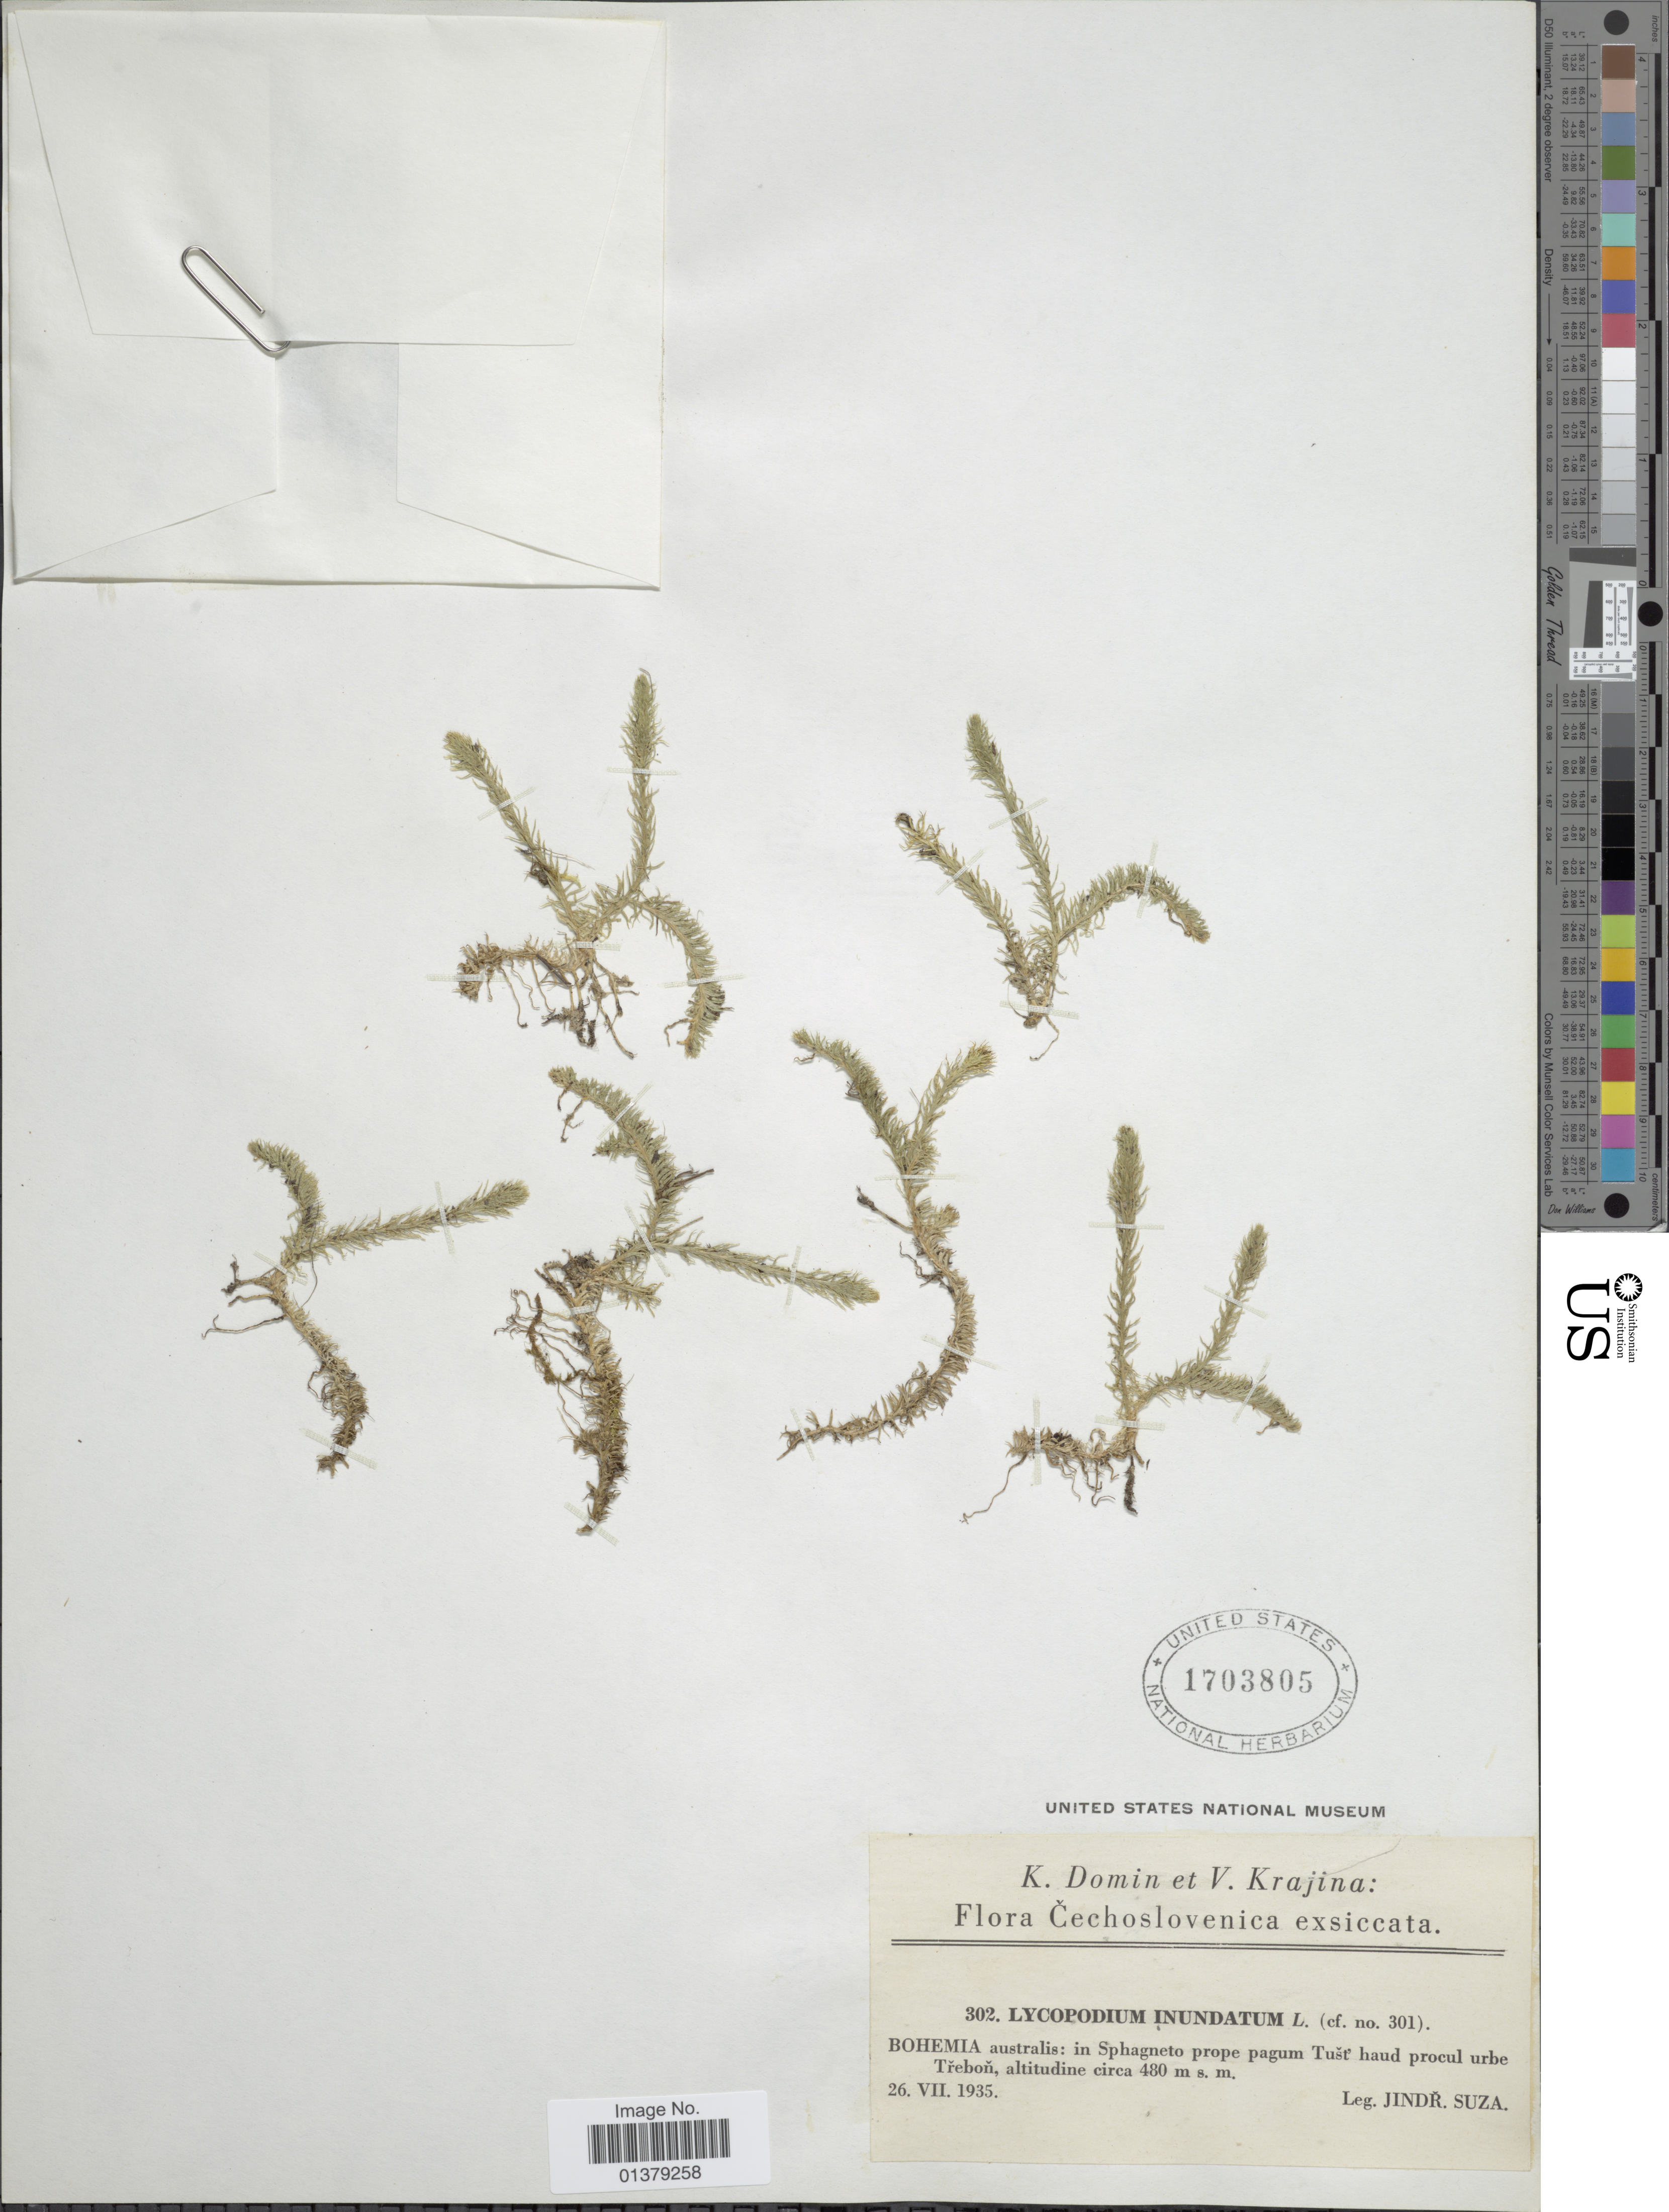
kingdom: Plantae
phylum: Tracheophyta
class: Lycopodiopsida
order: Lycopodiales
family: Lycopodiaceae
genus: Lycopodiella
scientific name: Lycopodiella inundata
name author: (L.) Holub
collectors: J. Suza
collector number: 302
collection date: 1935-07-26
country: Czechia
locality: Cechoslovenica, Boheia australis: in Sphagneto prope pagum Tust haud procul urbe Trebon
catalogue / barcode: US 1703805